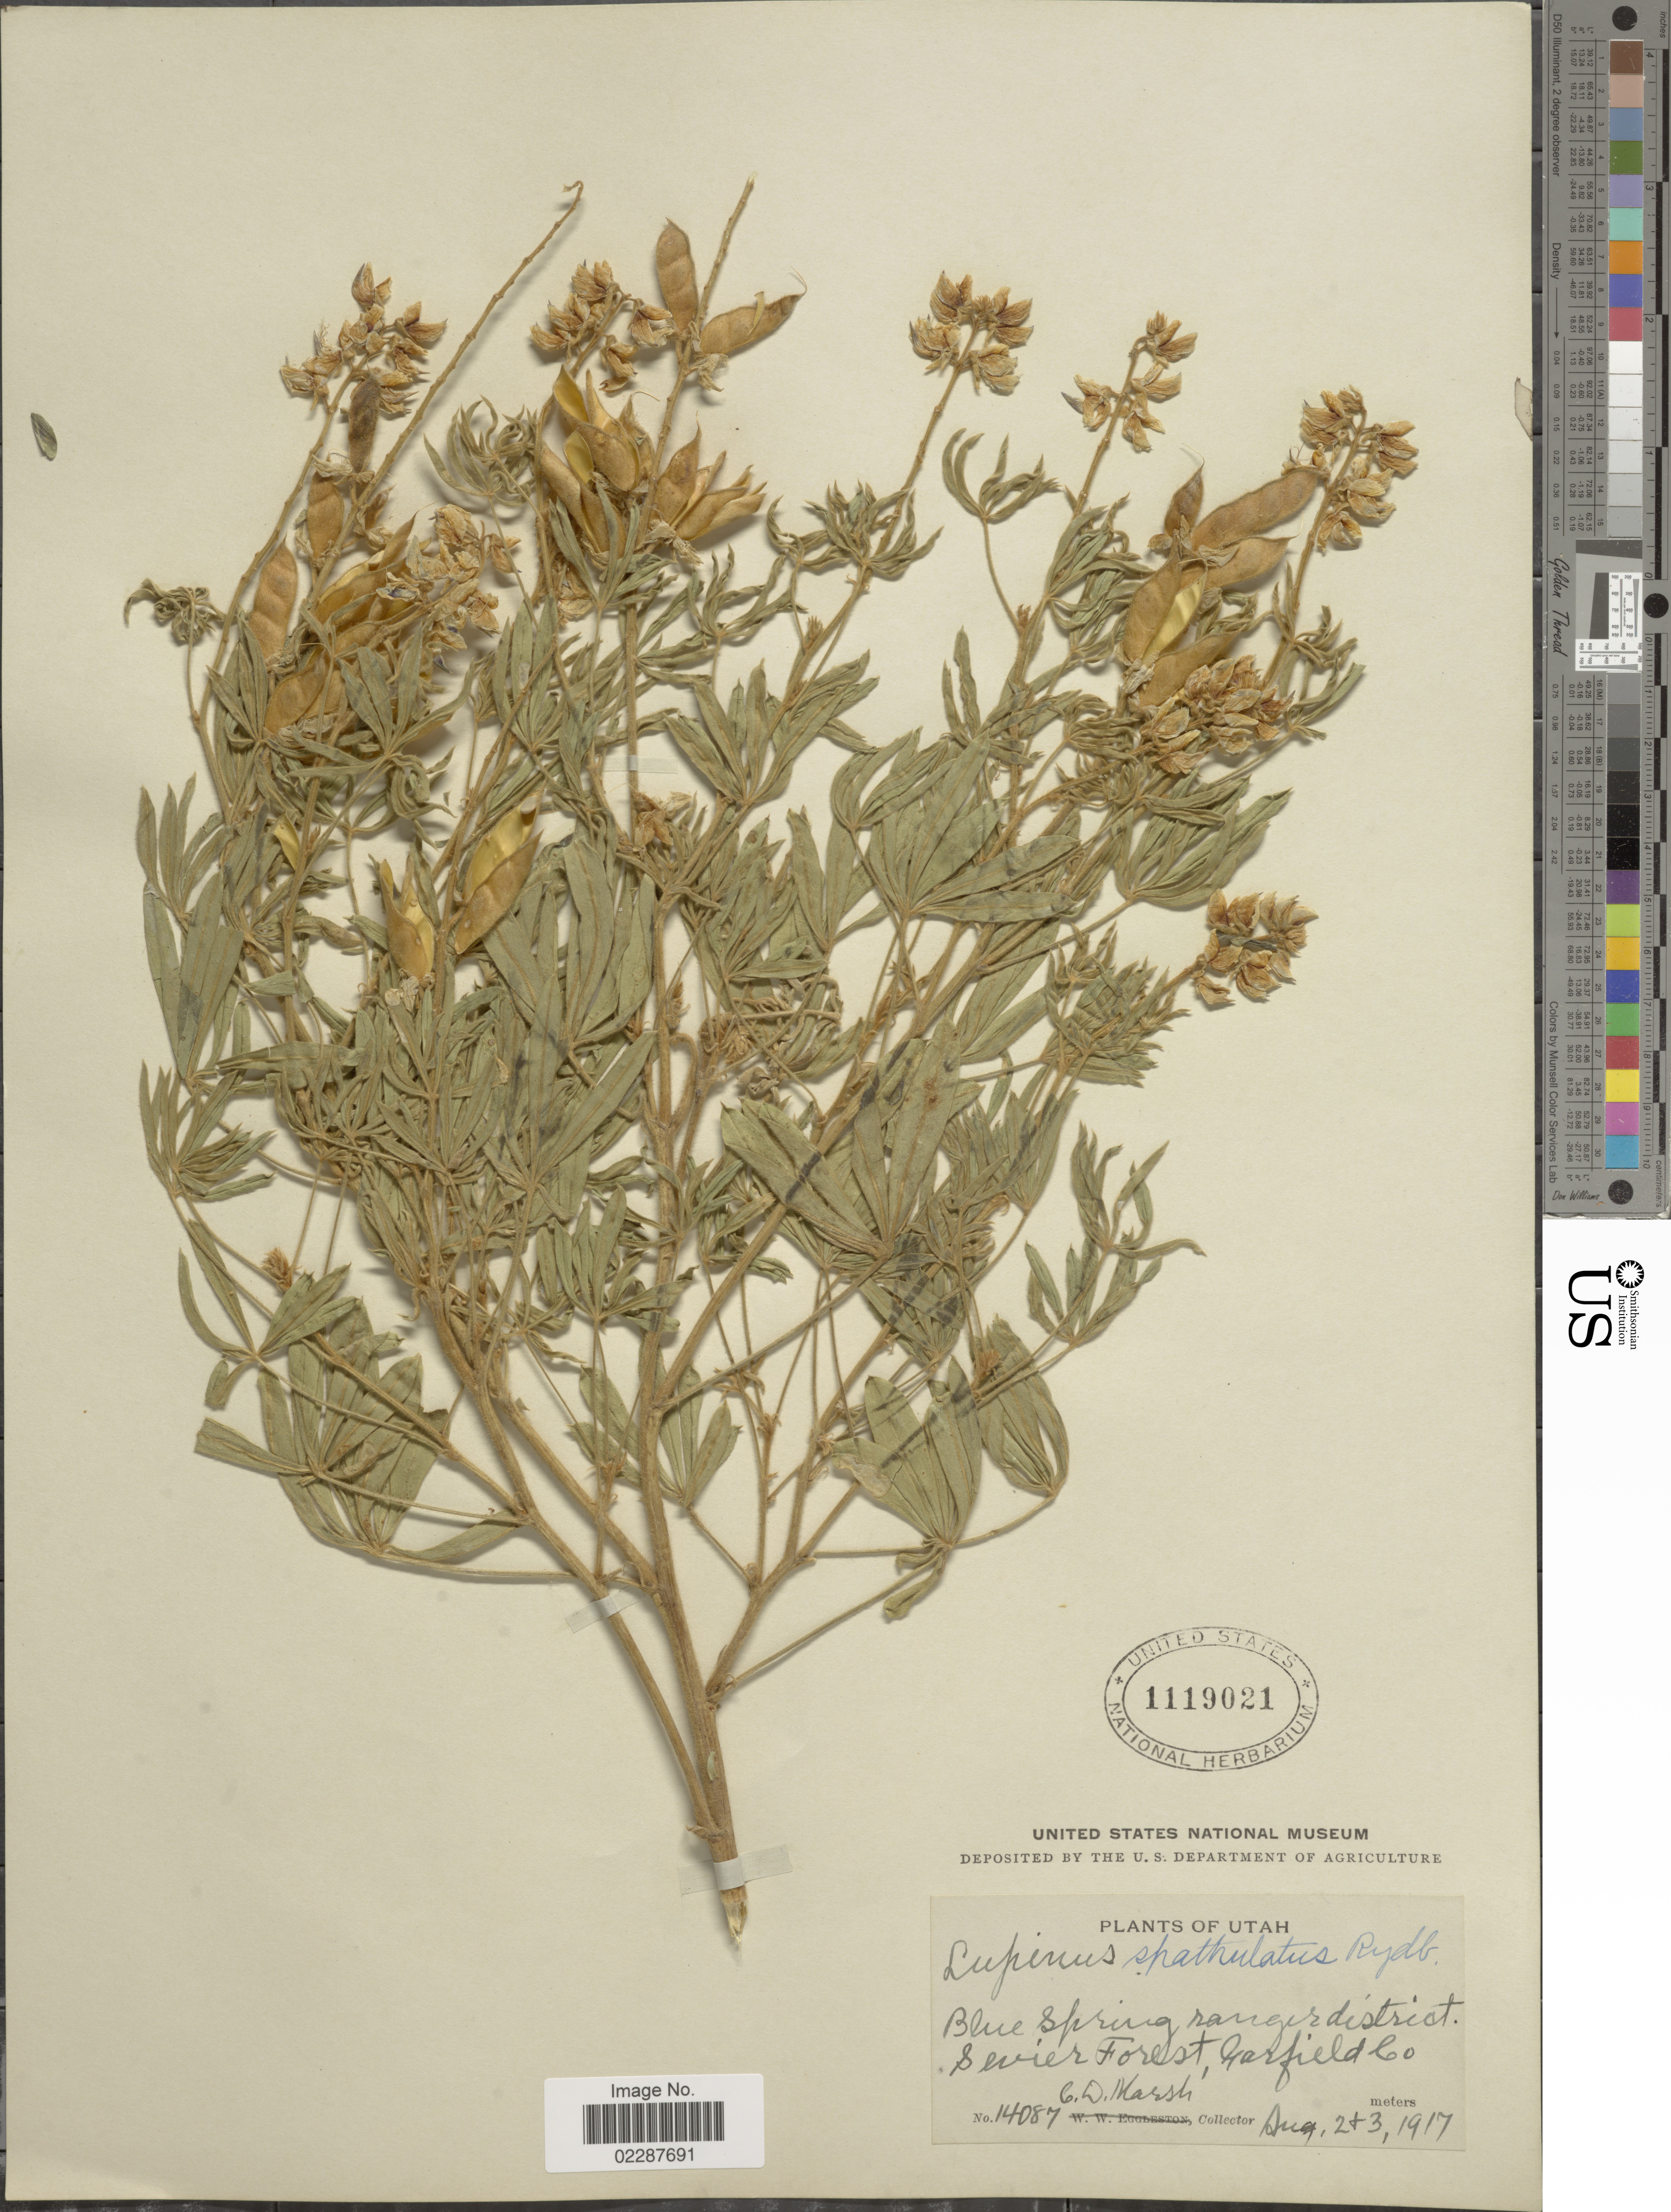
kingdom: Plantae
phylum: Tracheophyta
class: Magnoliopsida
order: Fabales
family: Fabaceae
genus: Lupinus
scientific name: Lupinus spathulatus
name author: Rydb.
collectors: C. D. Marsh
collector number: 14087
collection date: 1917-08-02/1917-08-03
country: United States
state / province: Utah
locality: Blue Spring ranger district. Sevier Forest, Garfield Co.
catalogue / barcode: US 1119021